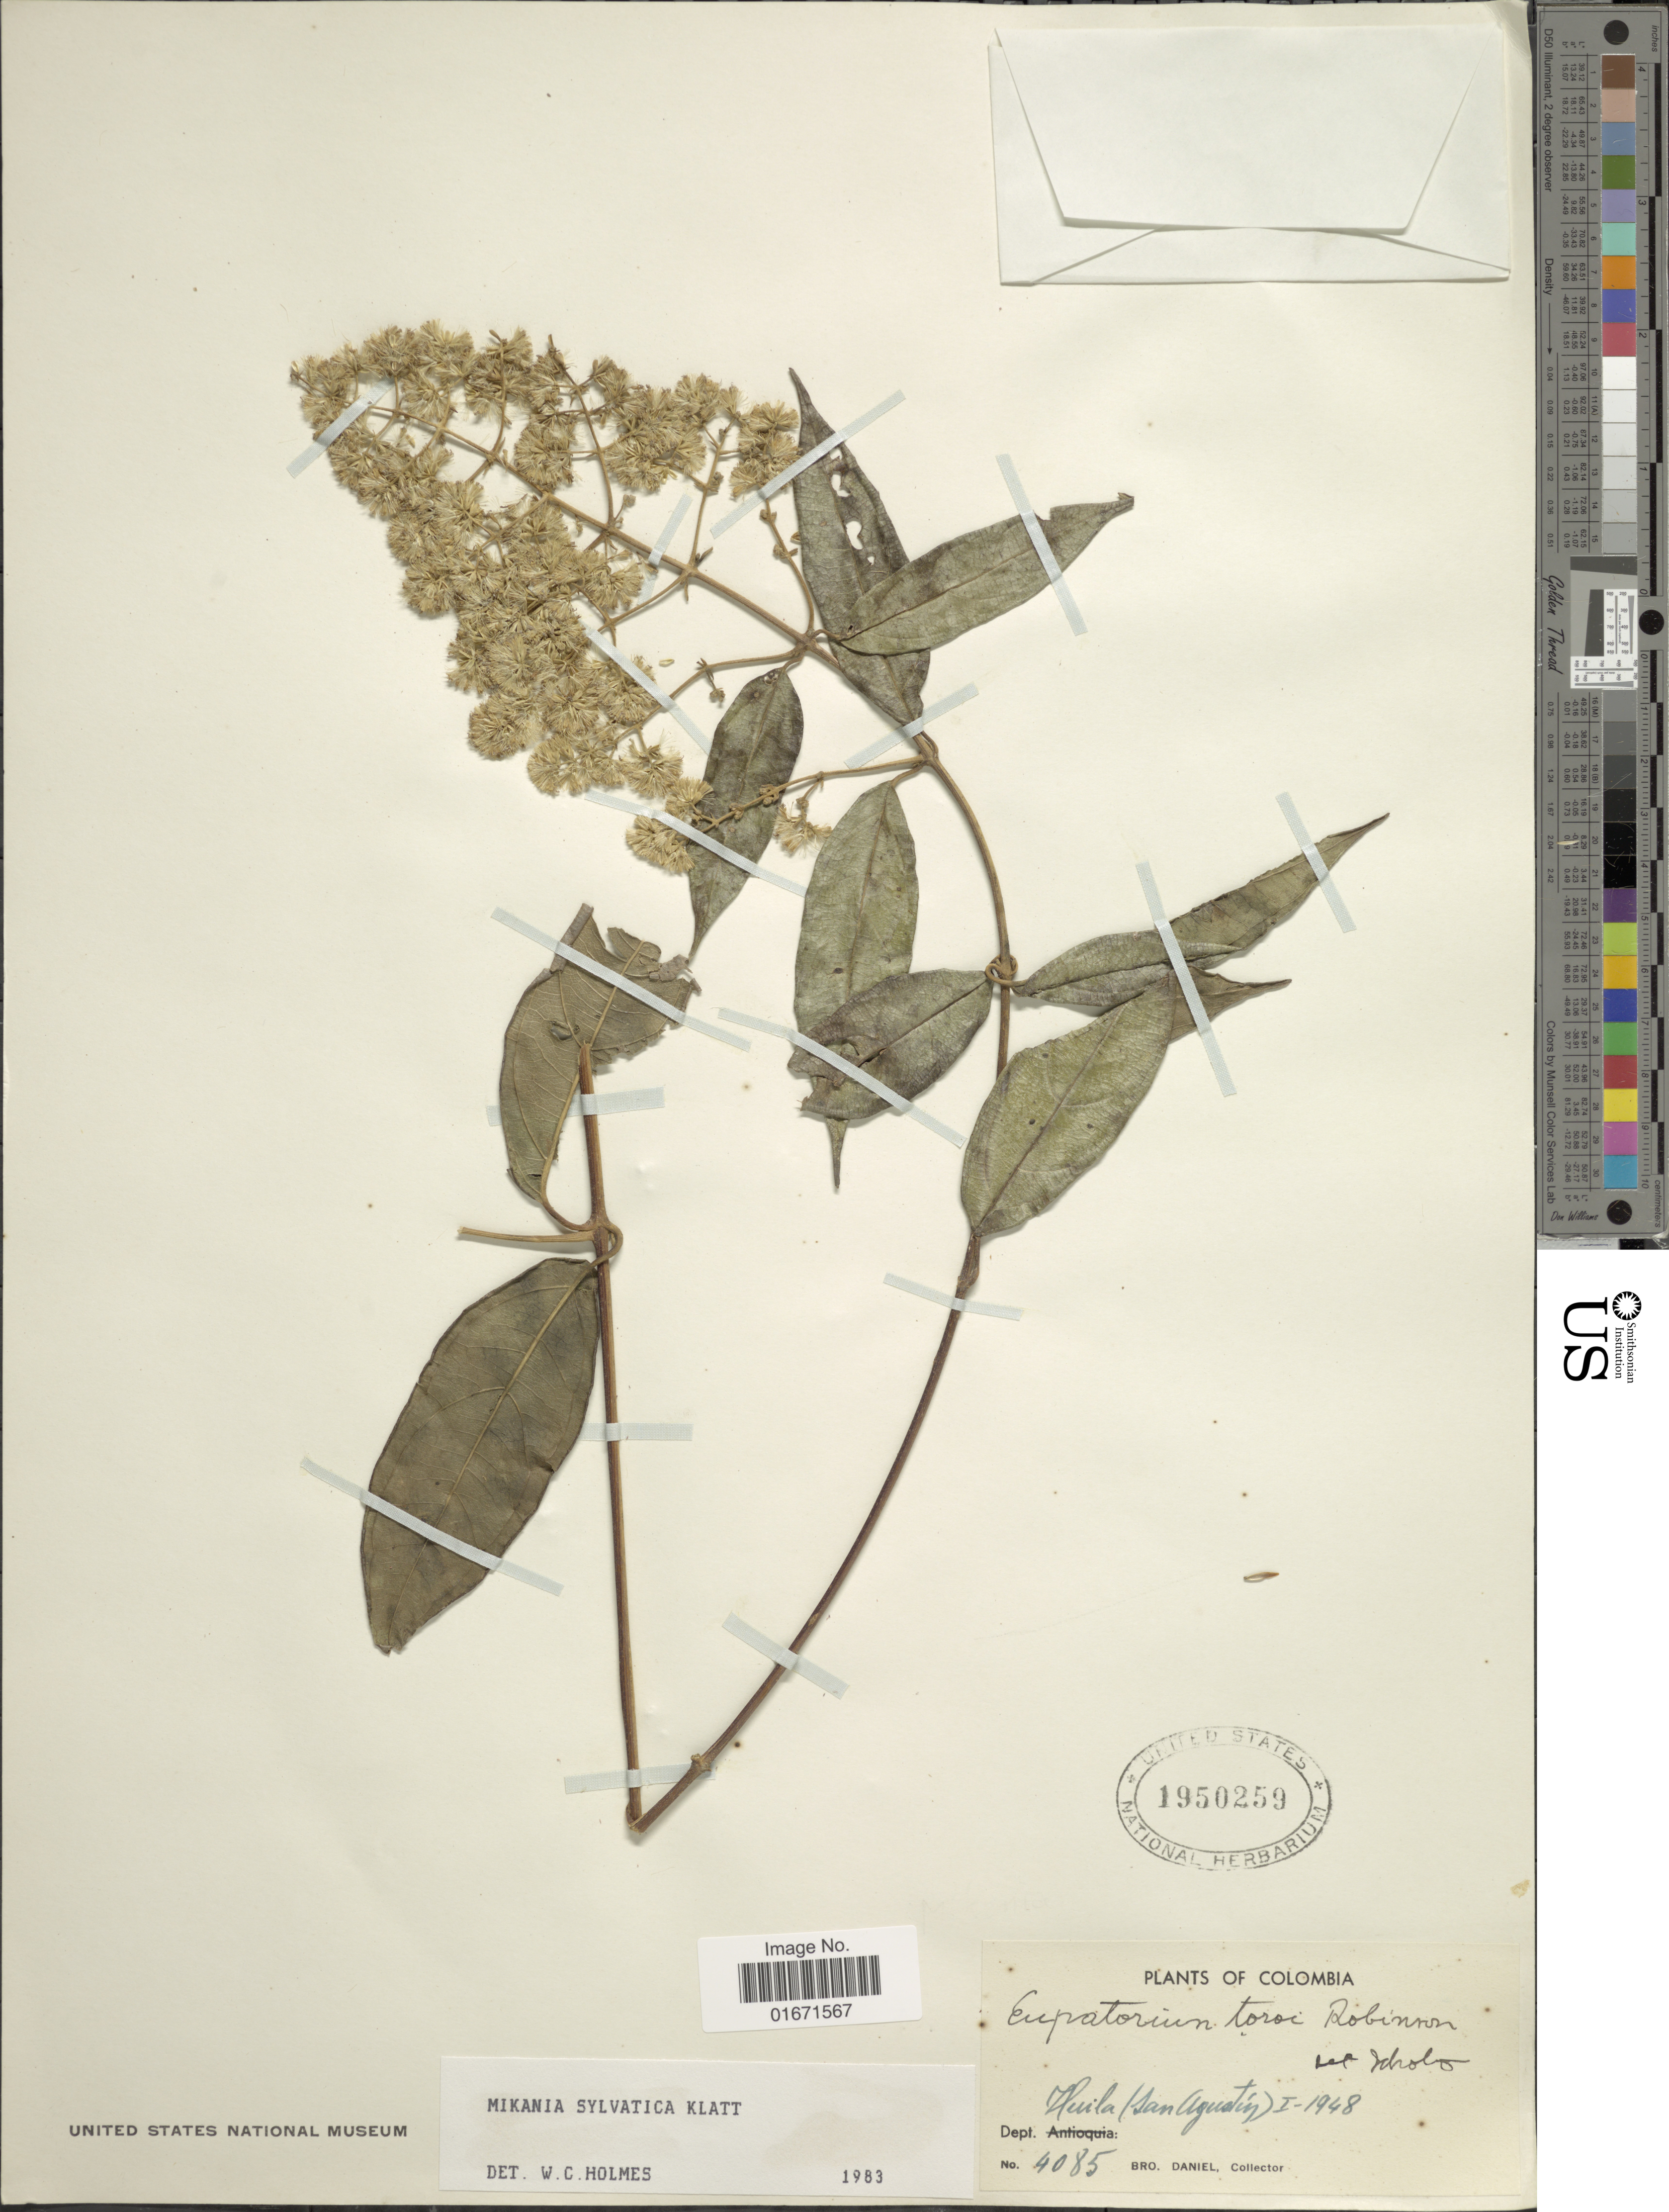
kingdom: Plantae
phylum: Tracheophyta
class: Magnoliopsida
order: Asterales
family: Asteraceae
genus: Mikania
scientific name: Mikania sylvatica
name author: Klatt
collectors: Bro. Daniel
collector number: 4085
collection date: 1948-01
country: Colombia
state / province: Huila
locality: Dept. Huila (San Agustín)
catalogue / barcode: US 1950259